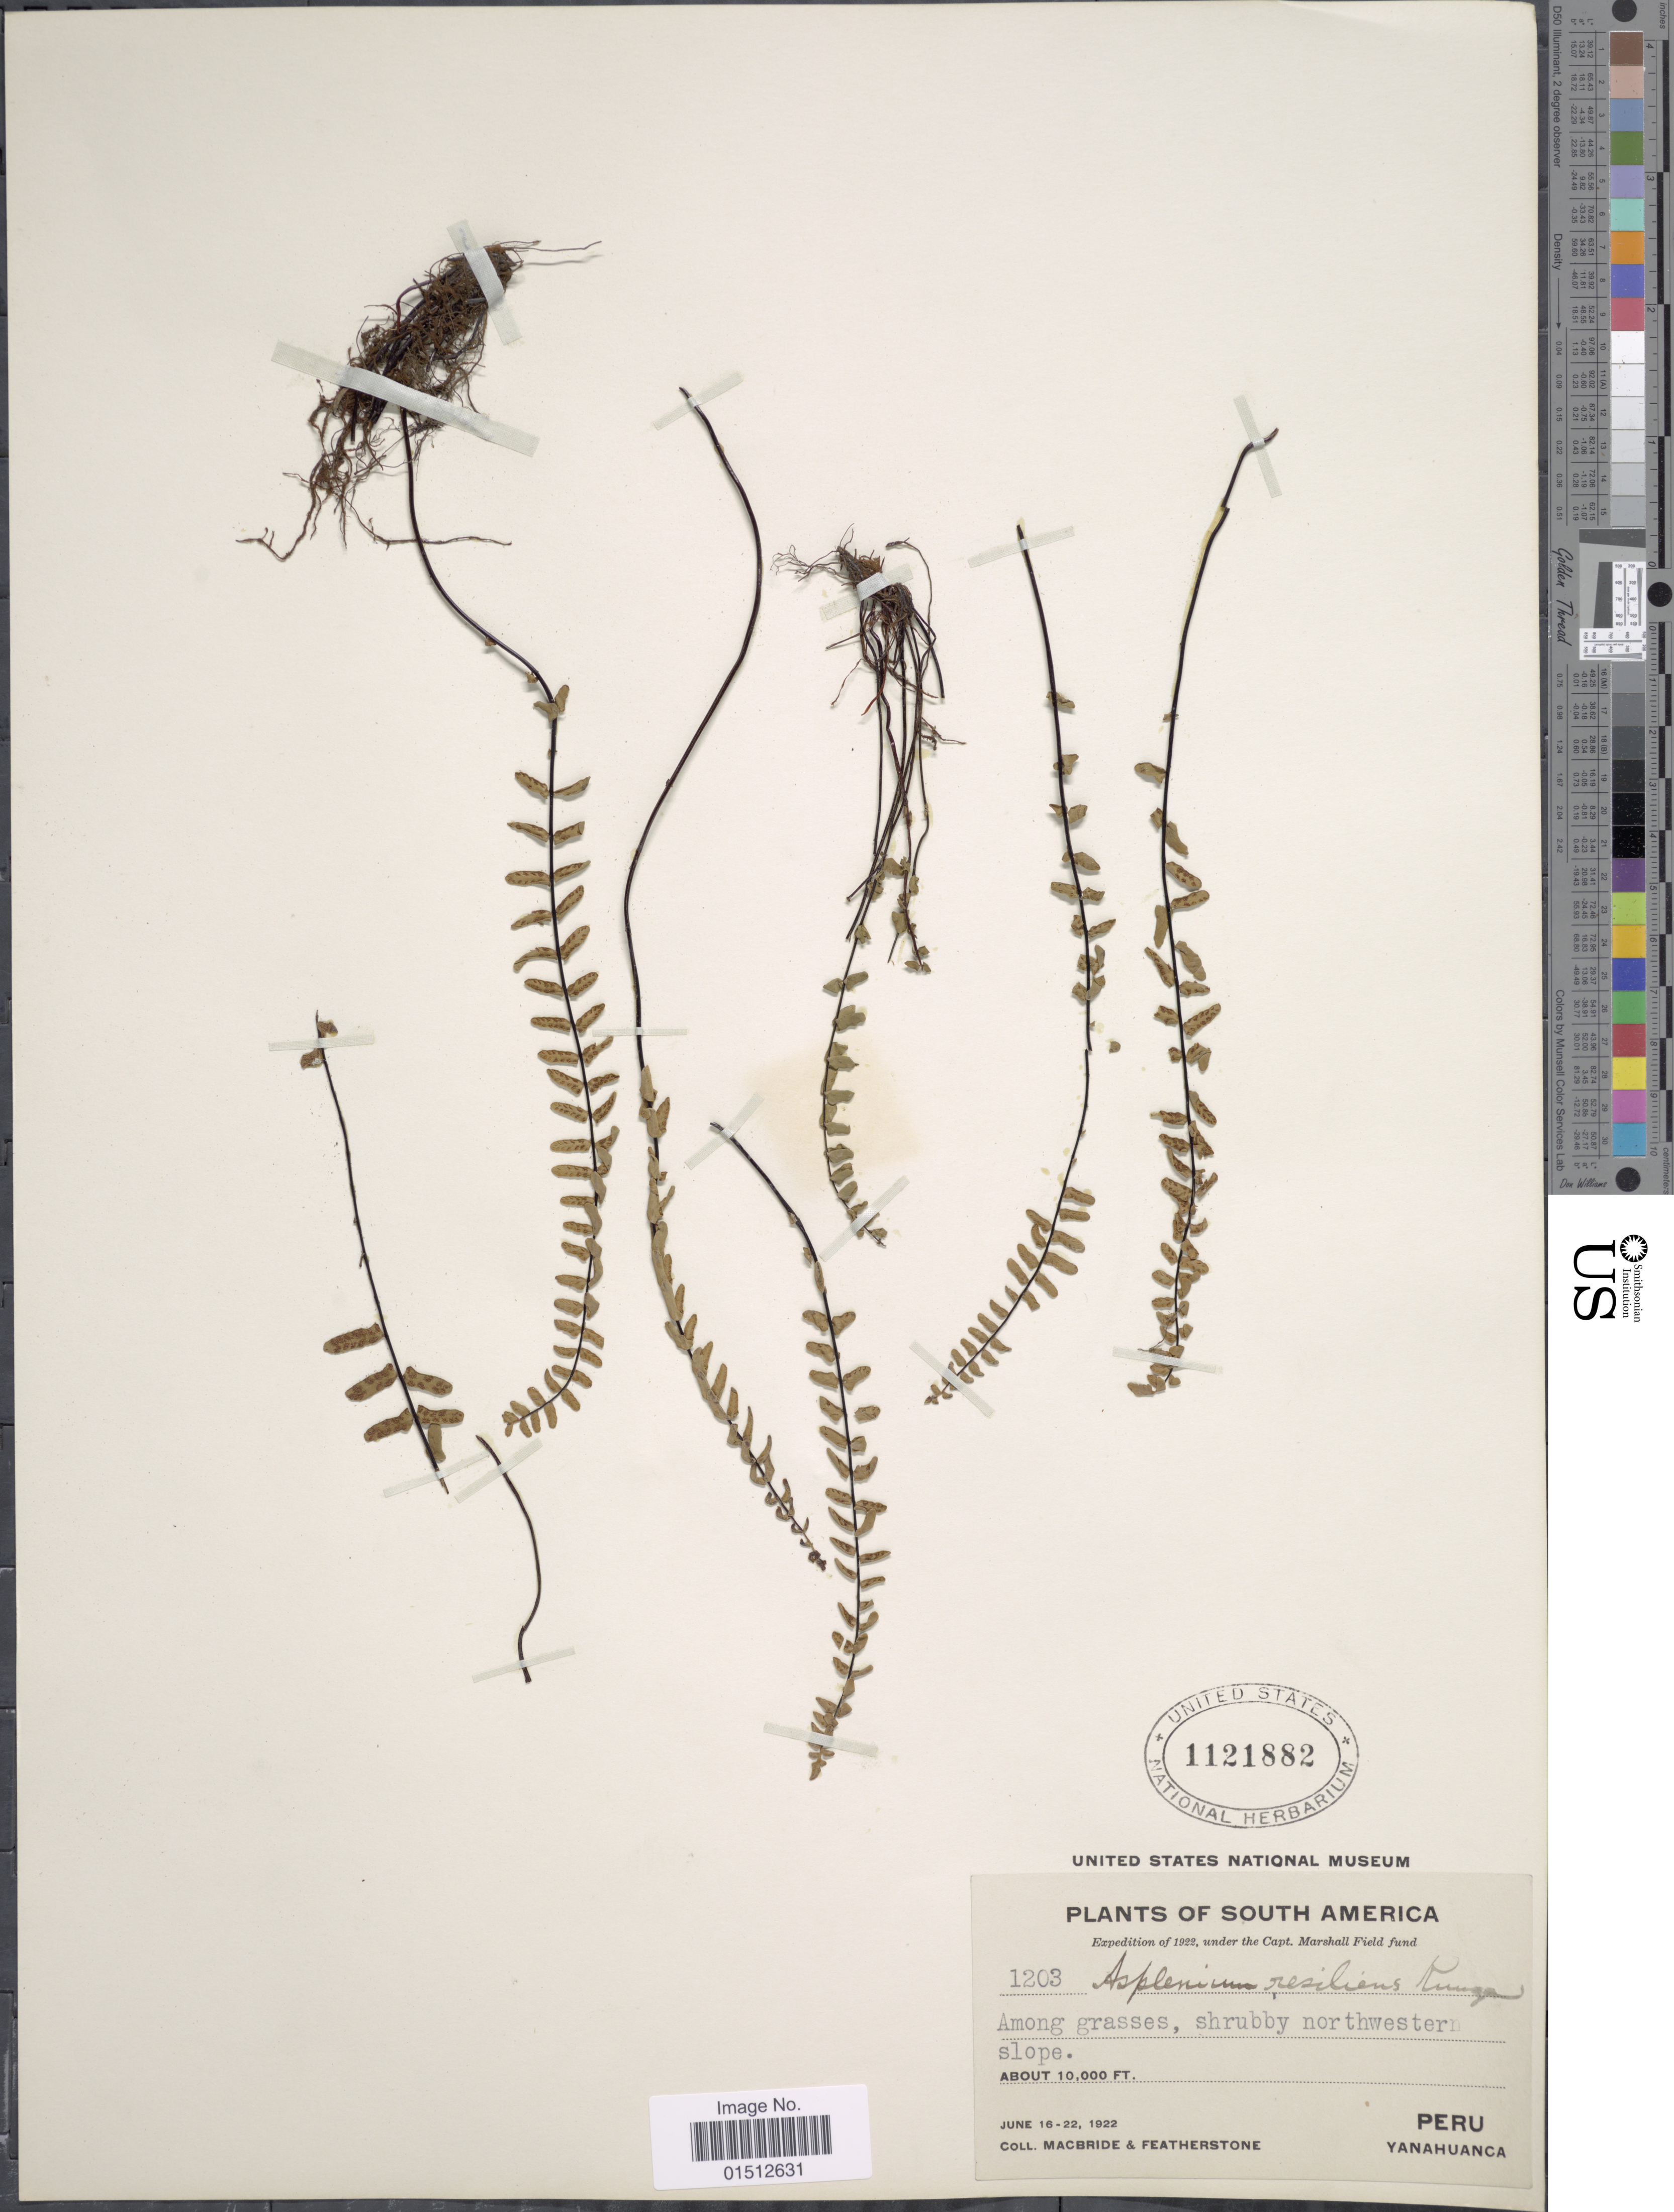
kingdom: Plantae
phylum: Tracheophyta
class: Polypodiopsida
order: Polypodiales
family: Aspleniaceae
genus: Asplenium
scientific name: Asplenium resiliens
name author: Kunze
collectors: Macbride, -- & -. Featherstone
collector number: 1203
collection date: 1922-06-16/1922-06-22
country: Peru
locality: South America, Among grasses, shrubby northwestern slope.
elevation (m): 3048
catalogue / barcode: US 1121882